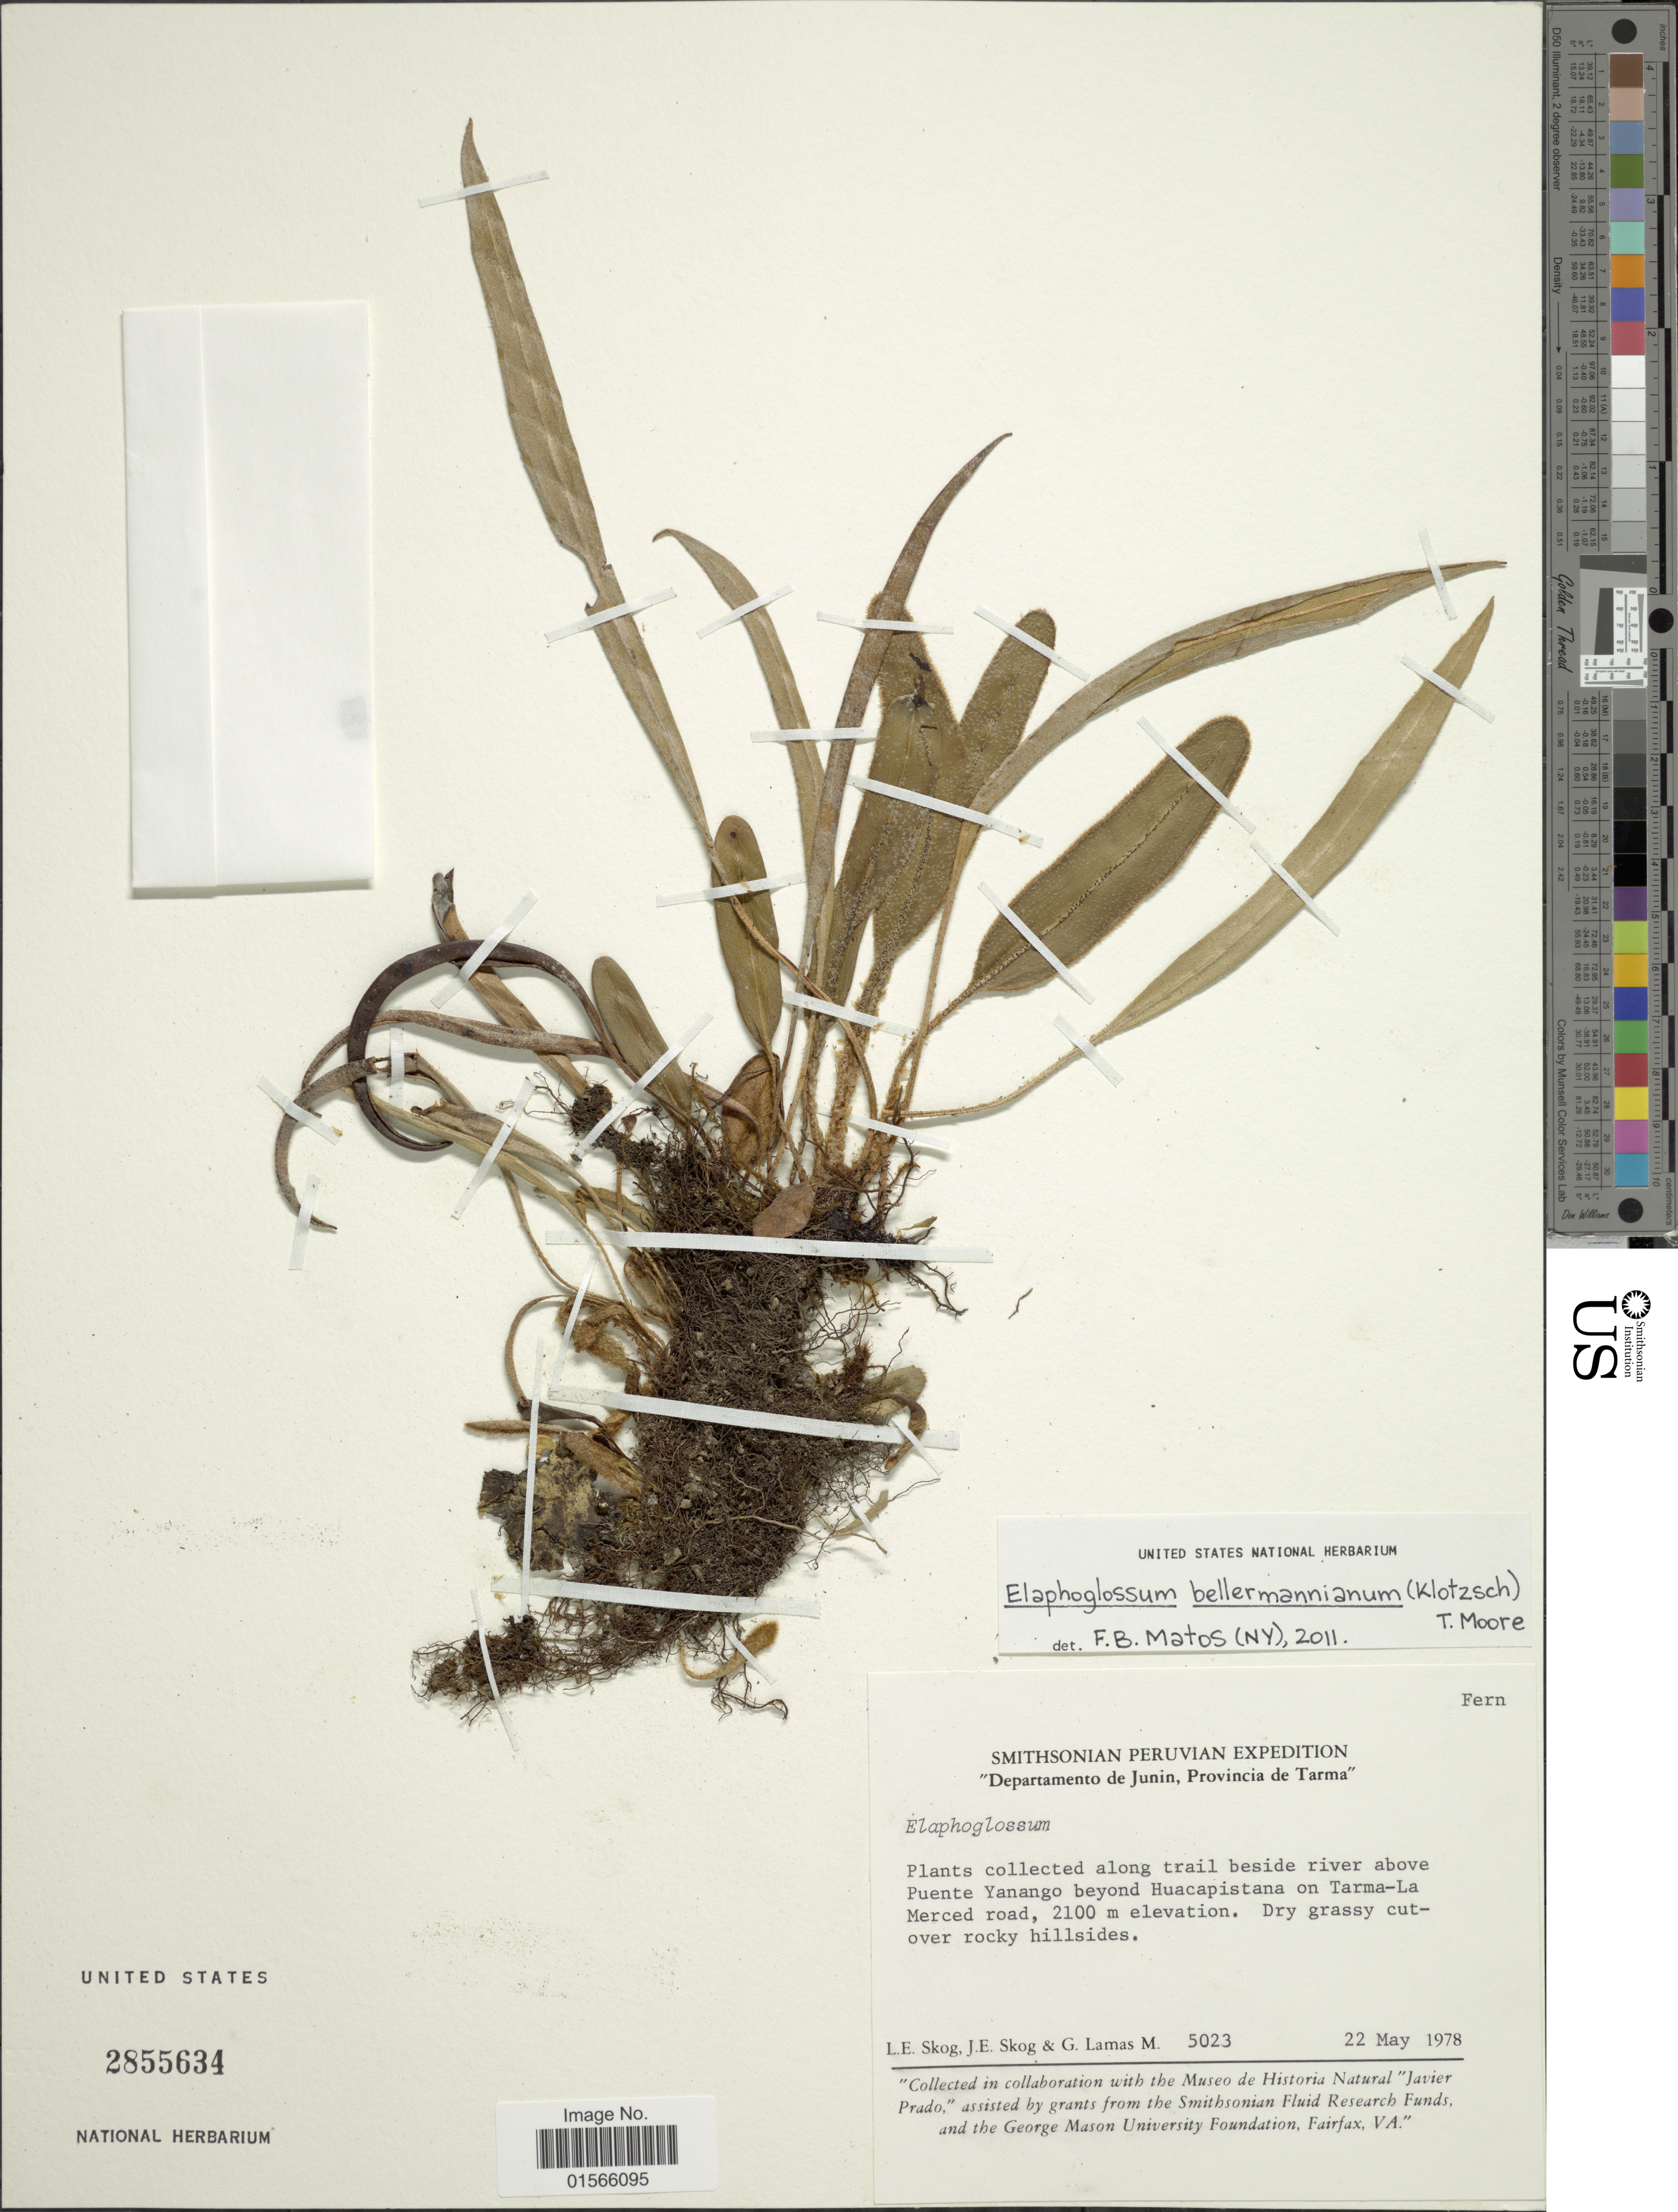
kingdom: Plantae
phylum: Tracheophyta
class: Polypodiopsida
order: Polypodiales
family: Dryopteridaceae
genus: Elaphoglossum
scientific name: Elaphoglossum bellermannianum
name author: (Klotzsch) T. Moore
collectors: L. E. Skog, J. E. Skog & G. Lamas M.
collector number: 5023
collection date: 1978-05-22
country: Peru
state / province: Junín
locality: Departamento de Junin, Provincia de Tarma, along trail beside river above Puente Yanango beyond Huacapistana on Tarma-La Merced road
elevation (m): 2100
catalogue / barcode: US 2855634